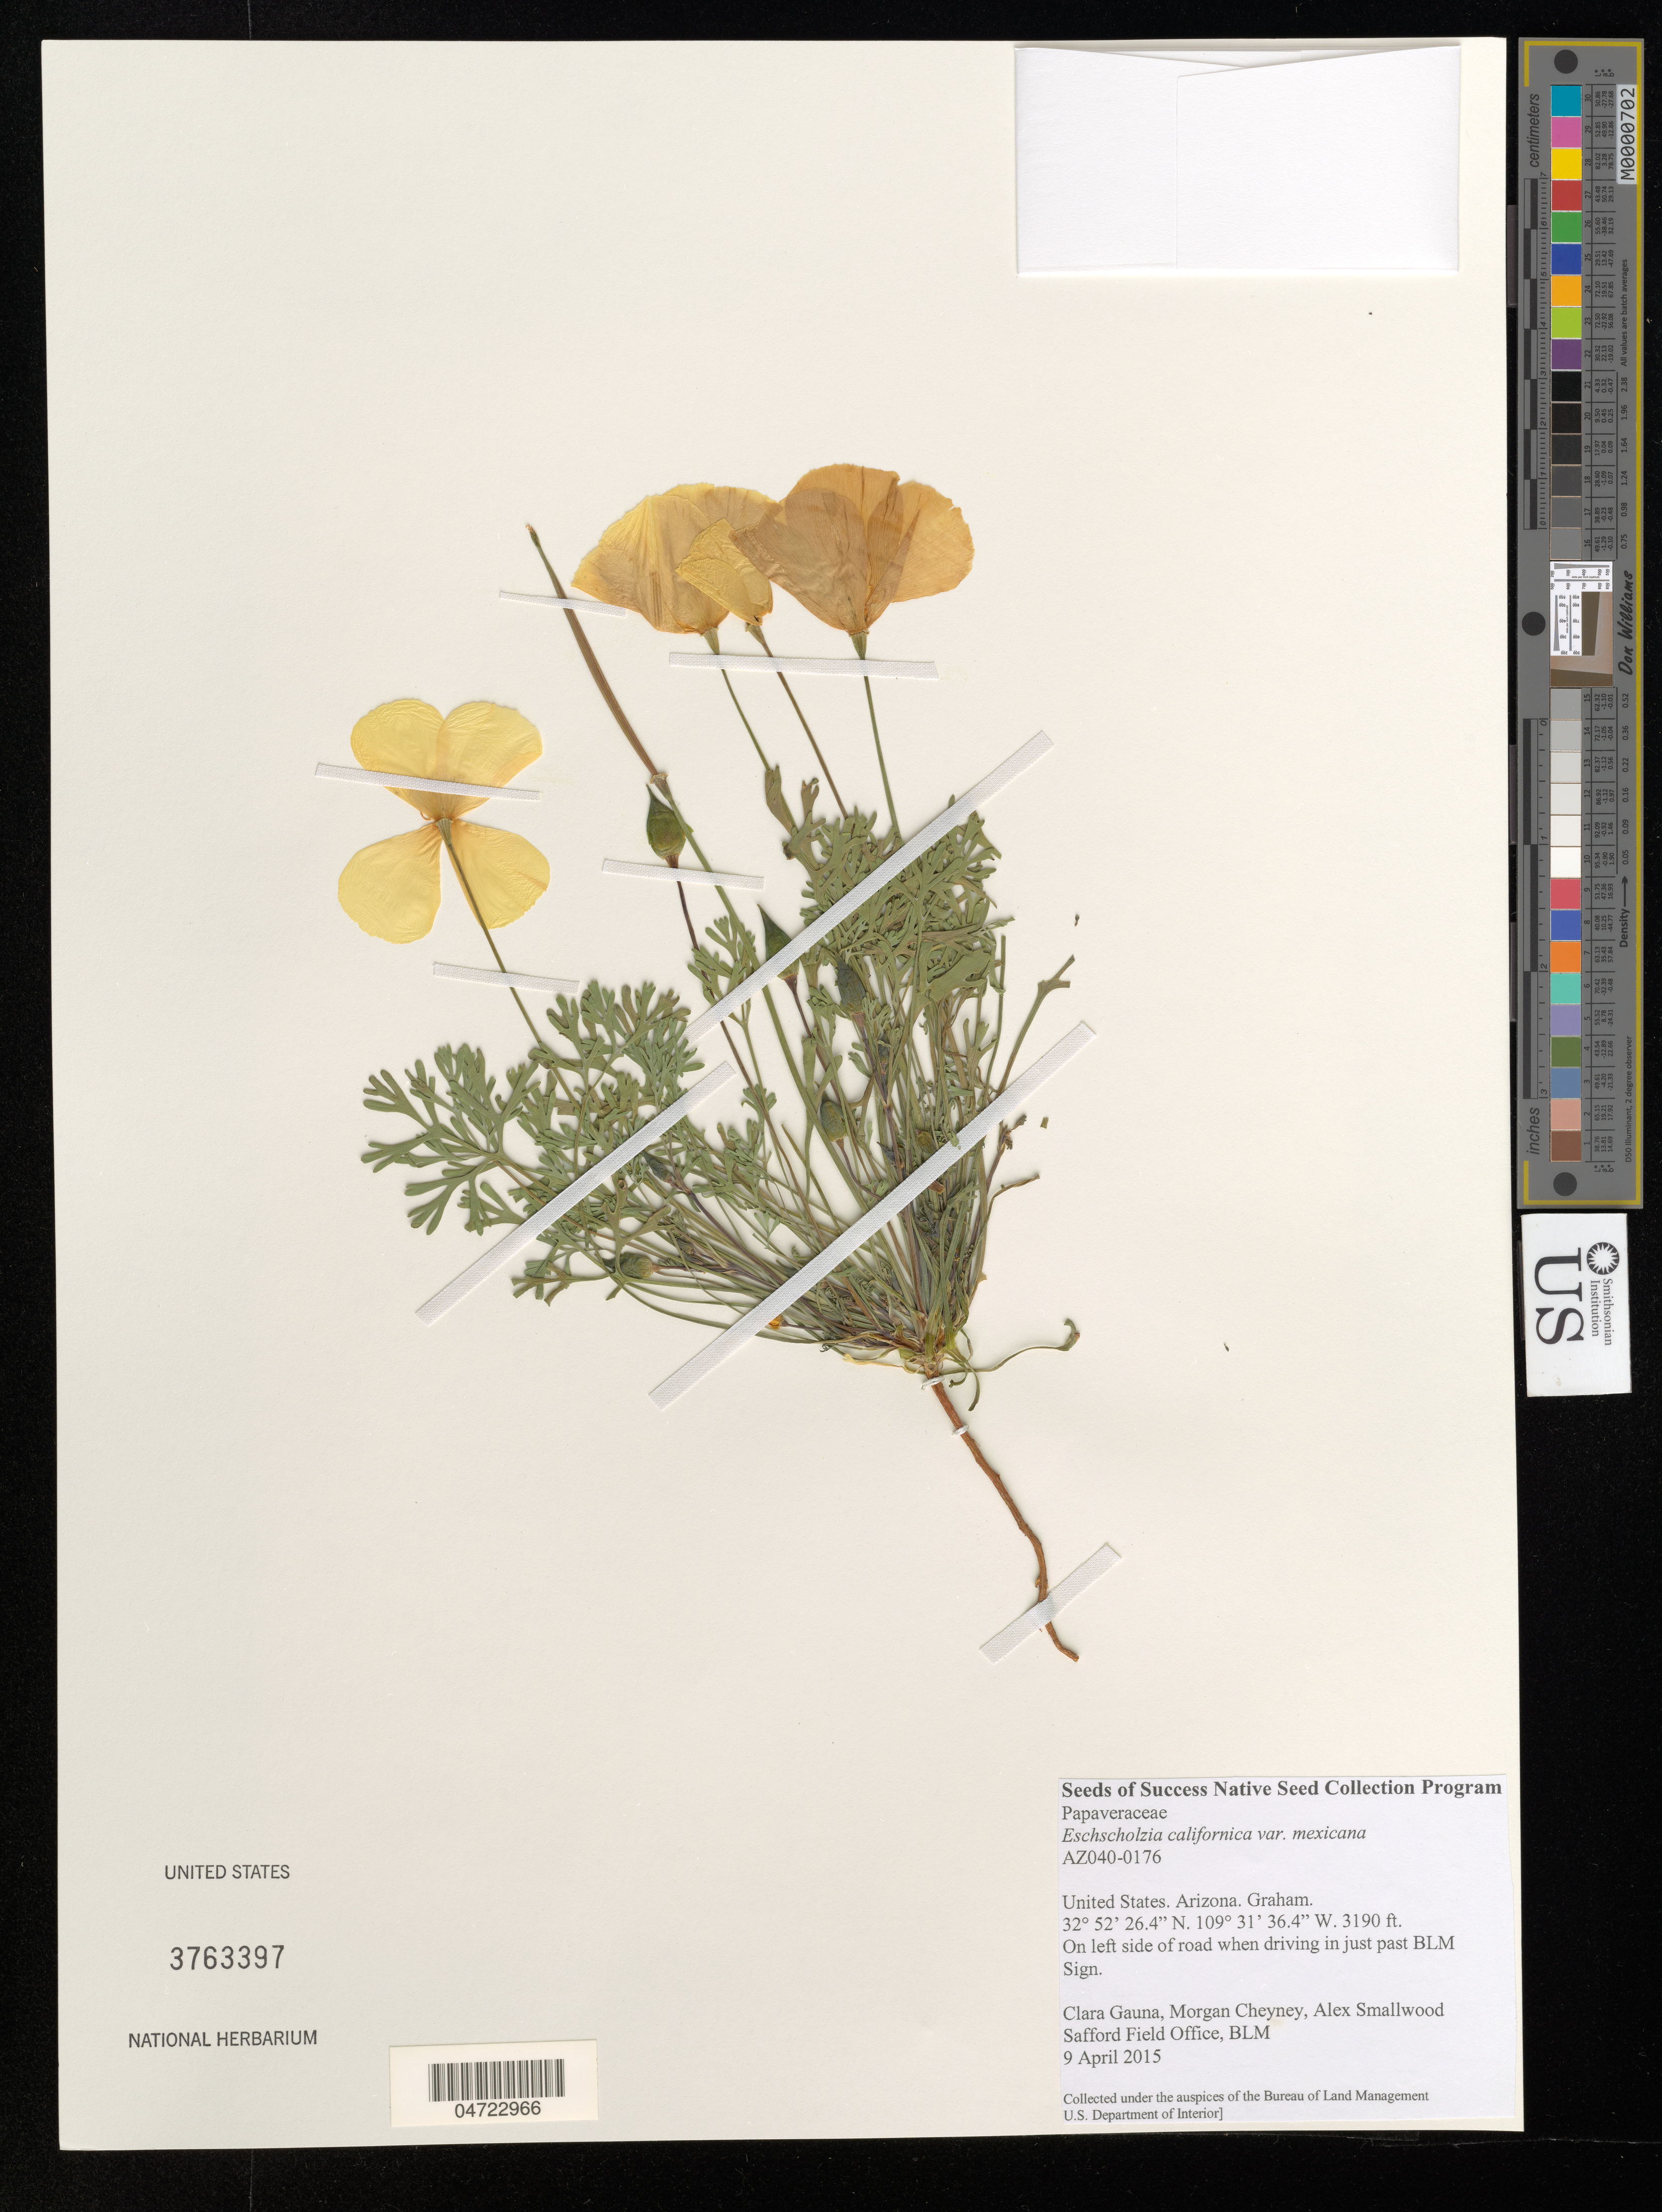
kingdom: Plantae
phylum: Tracheophyta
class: Magnoliopsida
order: Ranunculales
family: Papaveraceae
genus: Eschscholzia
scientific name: Eschscholzia californica var. douglasii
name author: Cham.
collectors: C. Gauna, M. Cheyney & A. Smallwood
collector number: AZ040-0176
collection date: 2015-04-09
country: United States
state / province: Arizona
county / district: Graham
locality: Graham. On left side of road when driving in just past BLM Sign.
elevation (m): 972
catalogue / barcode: US 3763397